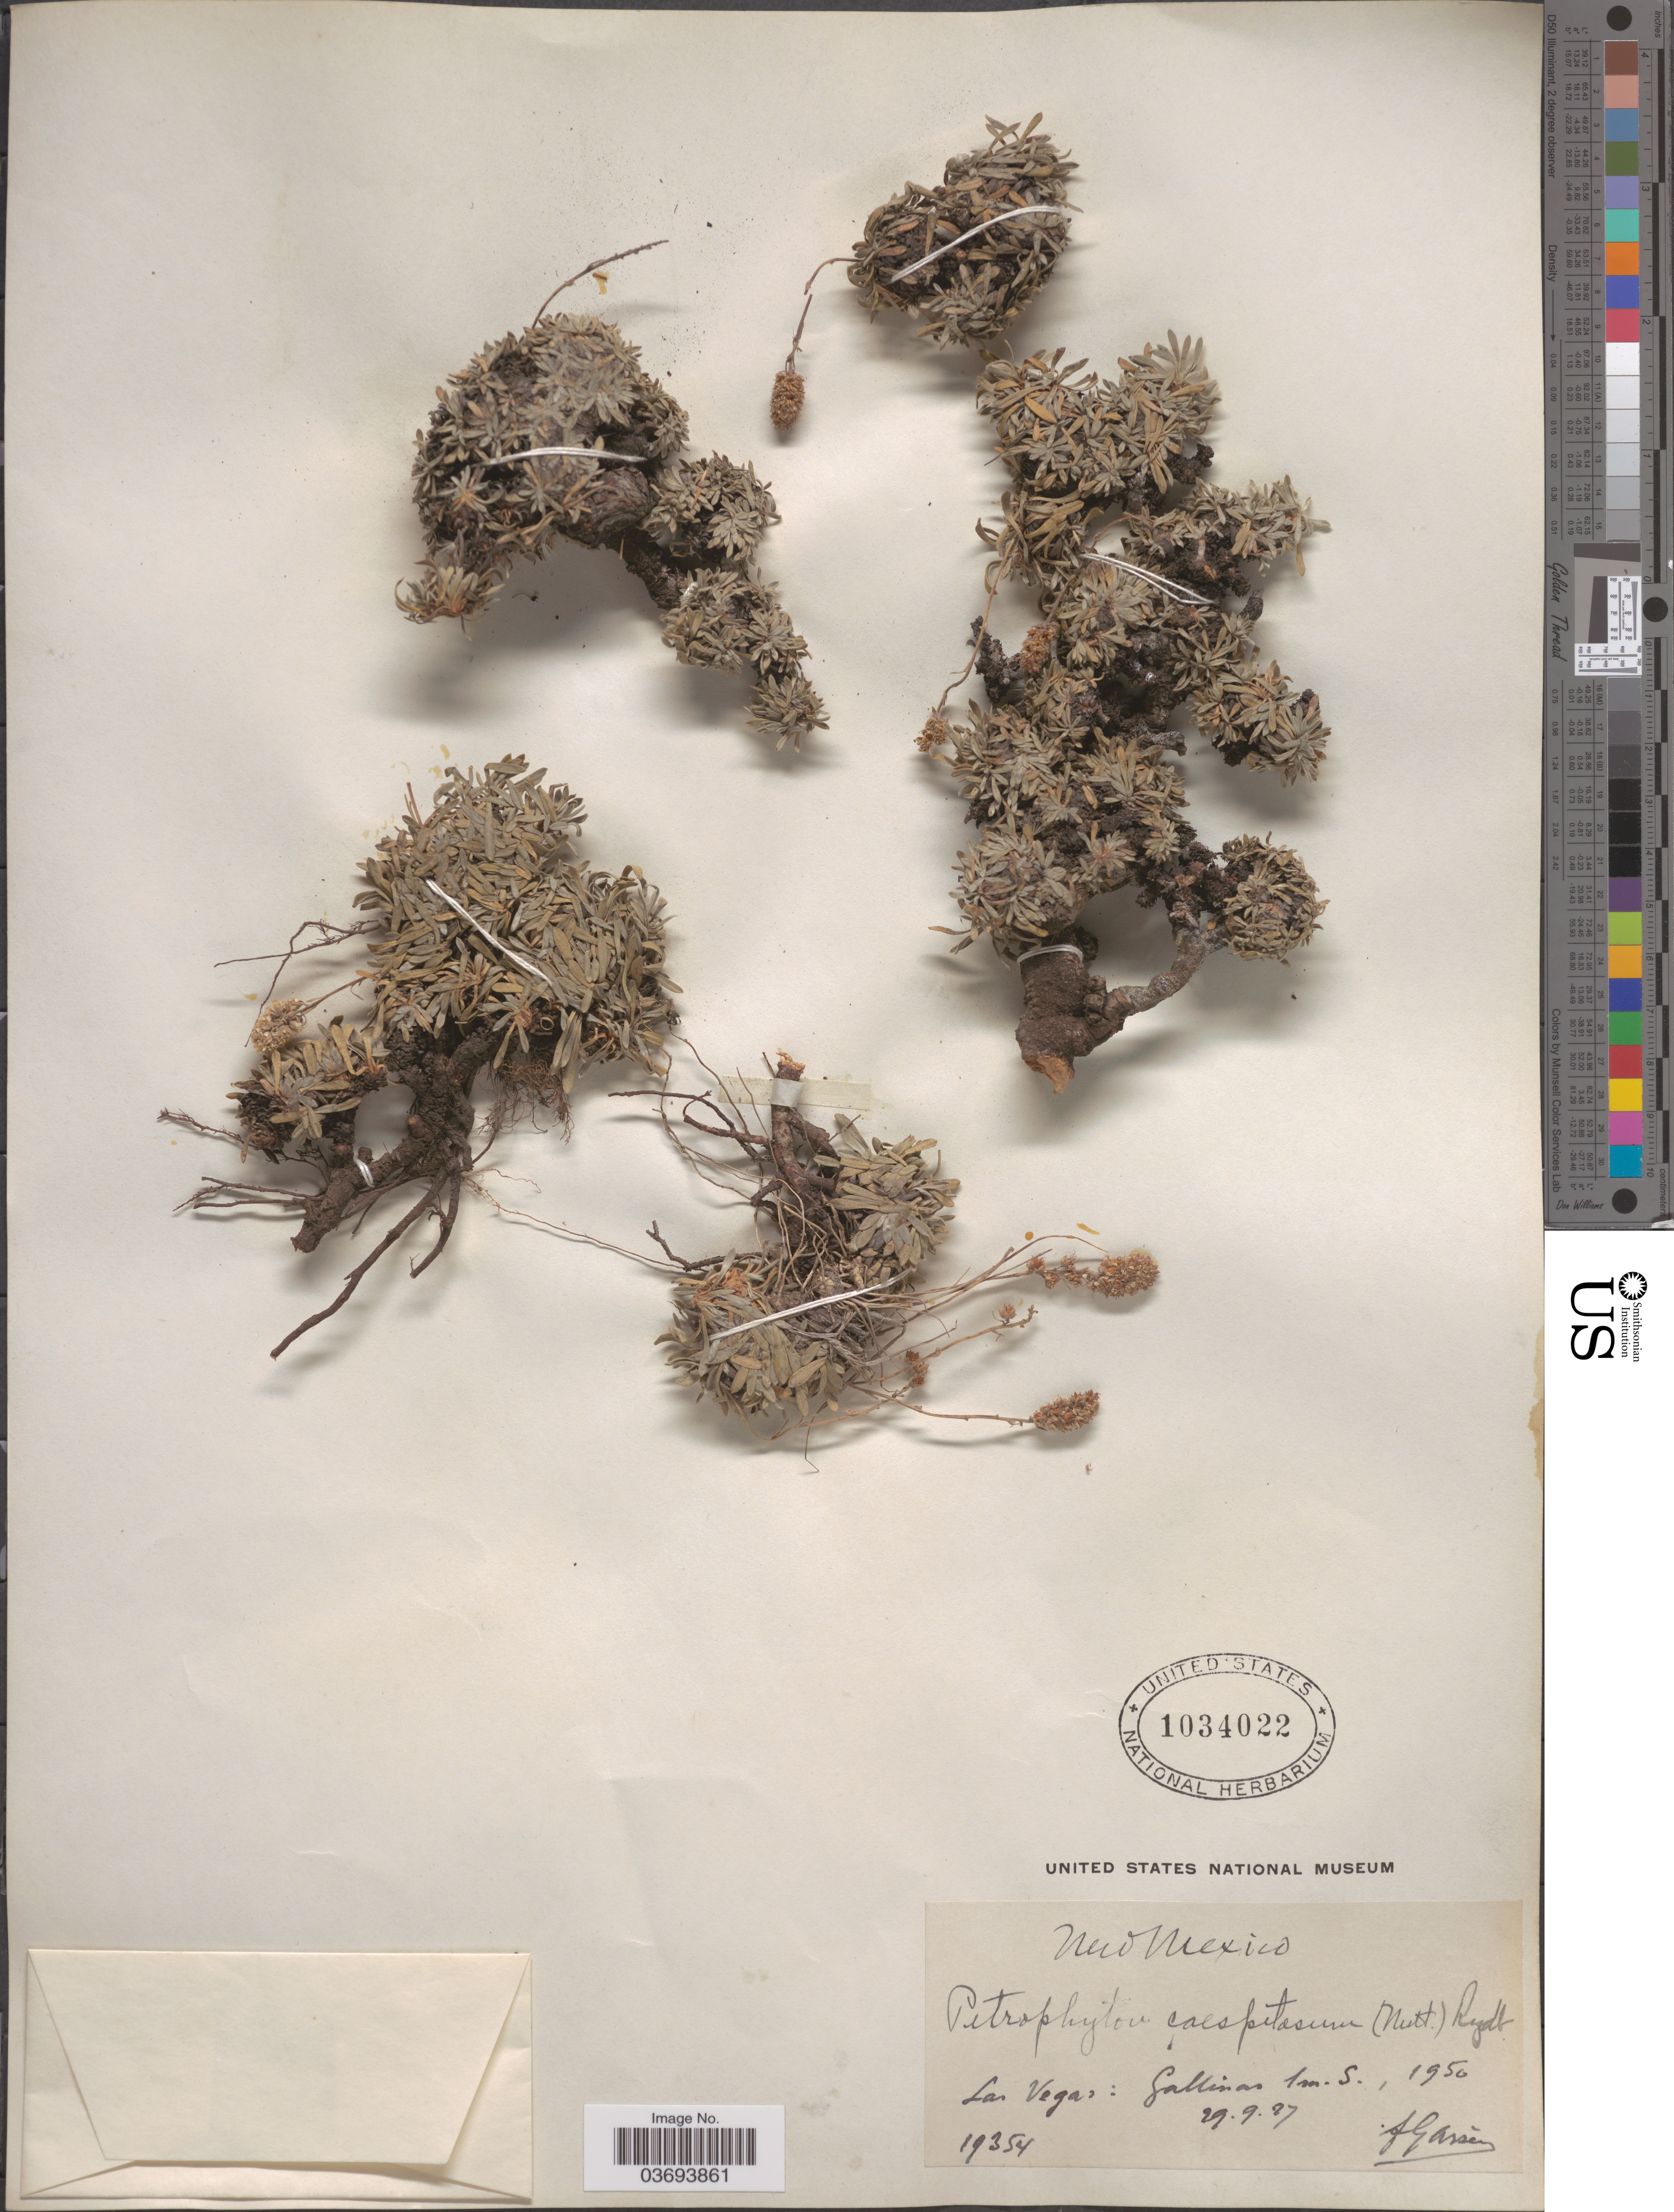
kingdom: Plantae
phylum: Tracheophyta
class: Magnoliopsida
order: Rosales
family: Rosaceae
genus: Petrophytum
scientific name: Petrophytum caespitosum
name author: (Nutt.) Rydb.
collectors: F. Arsène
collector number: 19345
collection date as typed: Transcribed d/m/y: 29/9/27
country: United States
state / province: New Mexico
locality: Las Vegas: Gallinas 1m. S.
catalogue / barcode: US 1034022